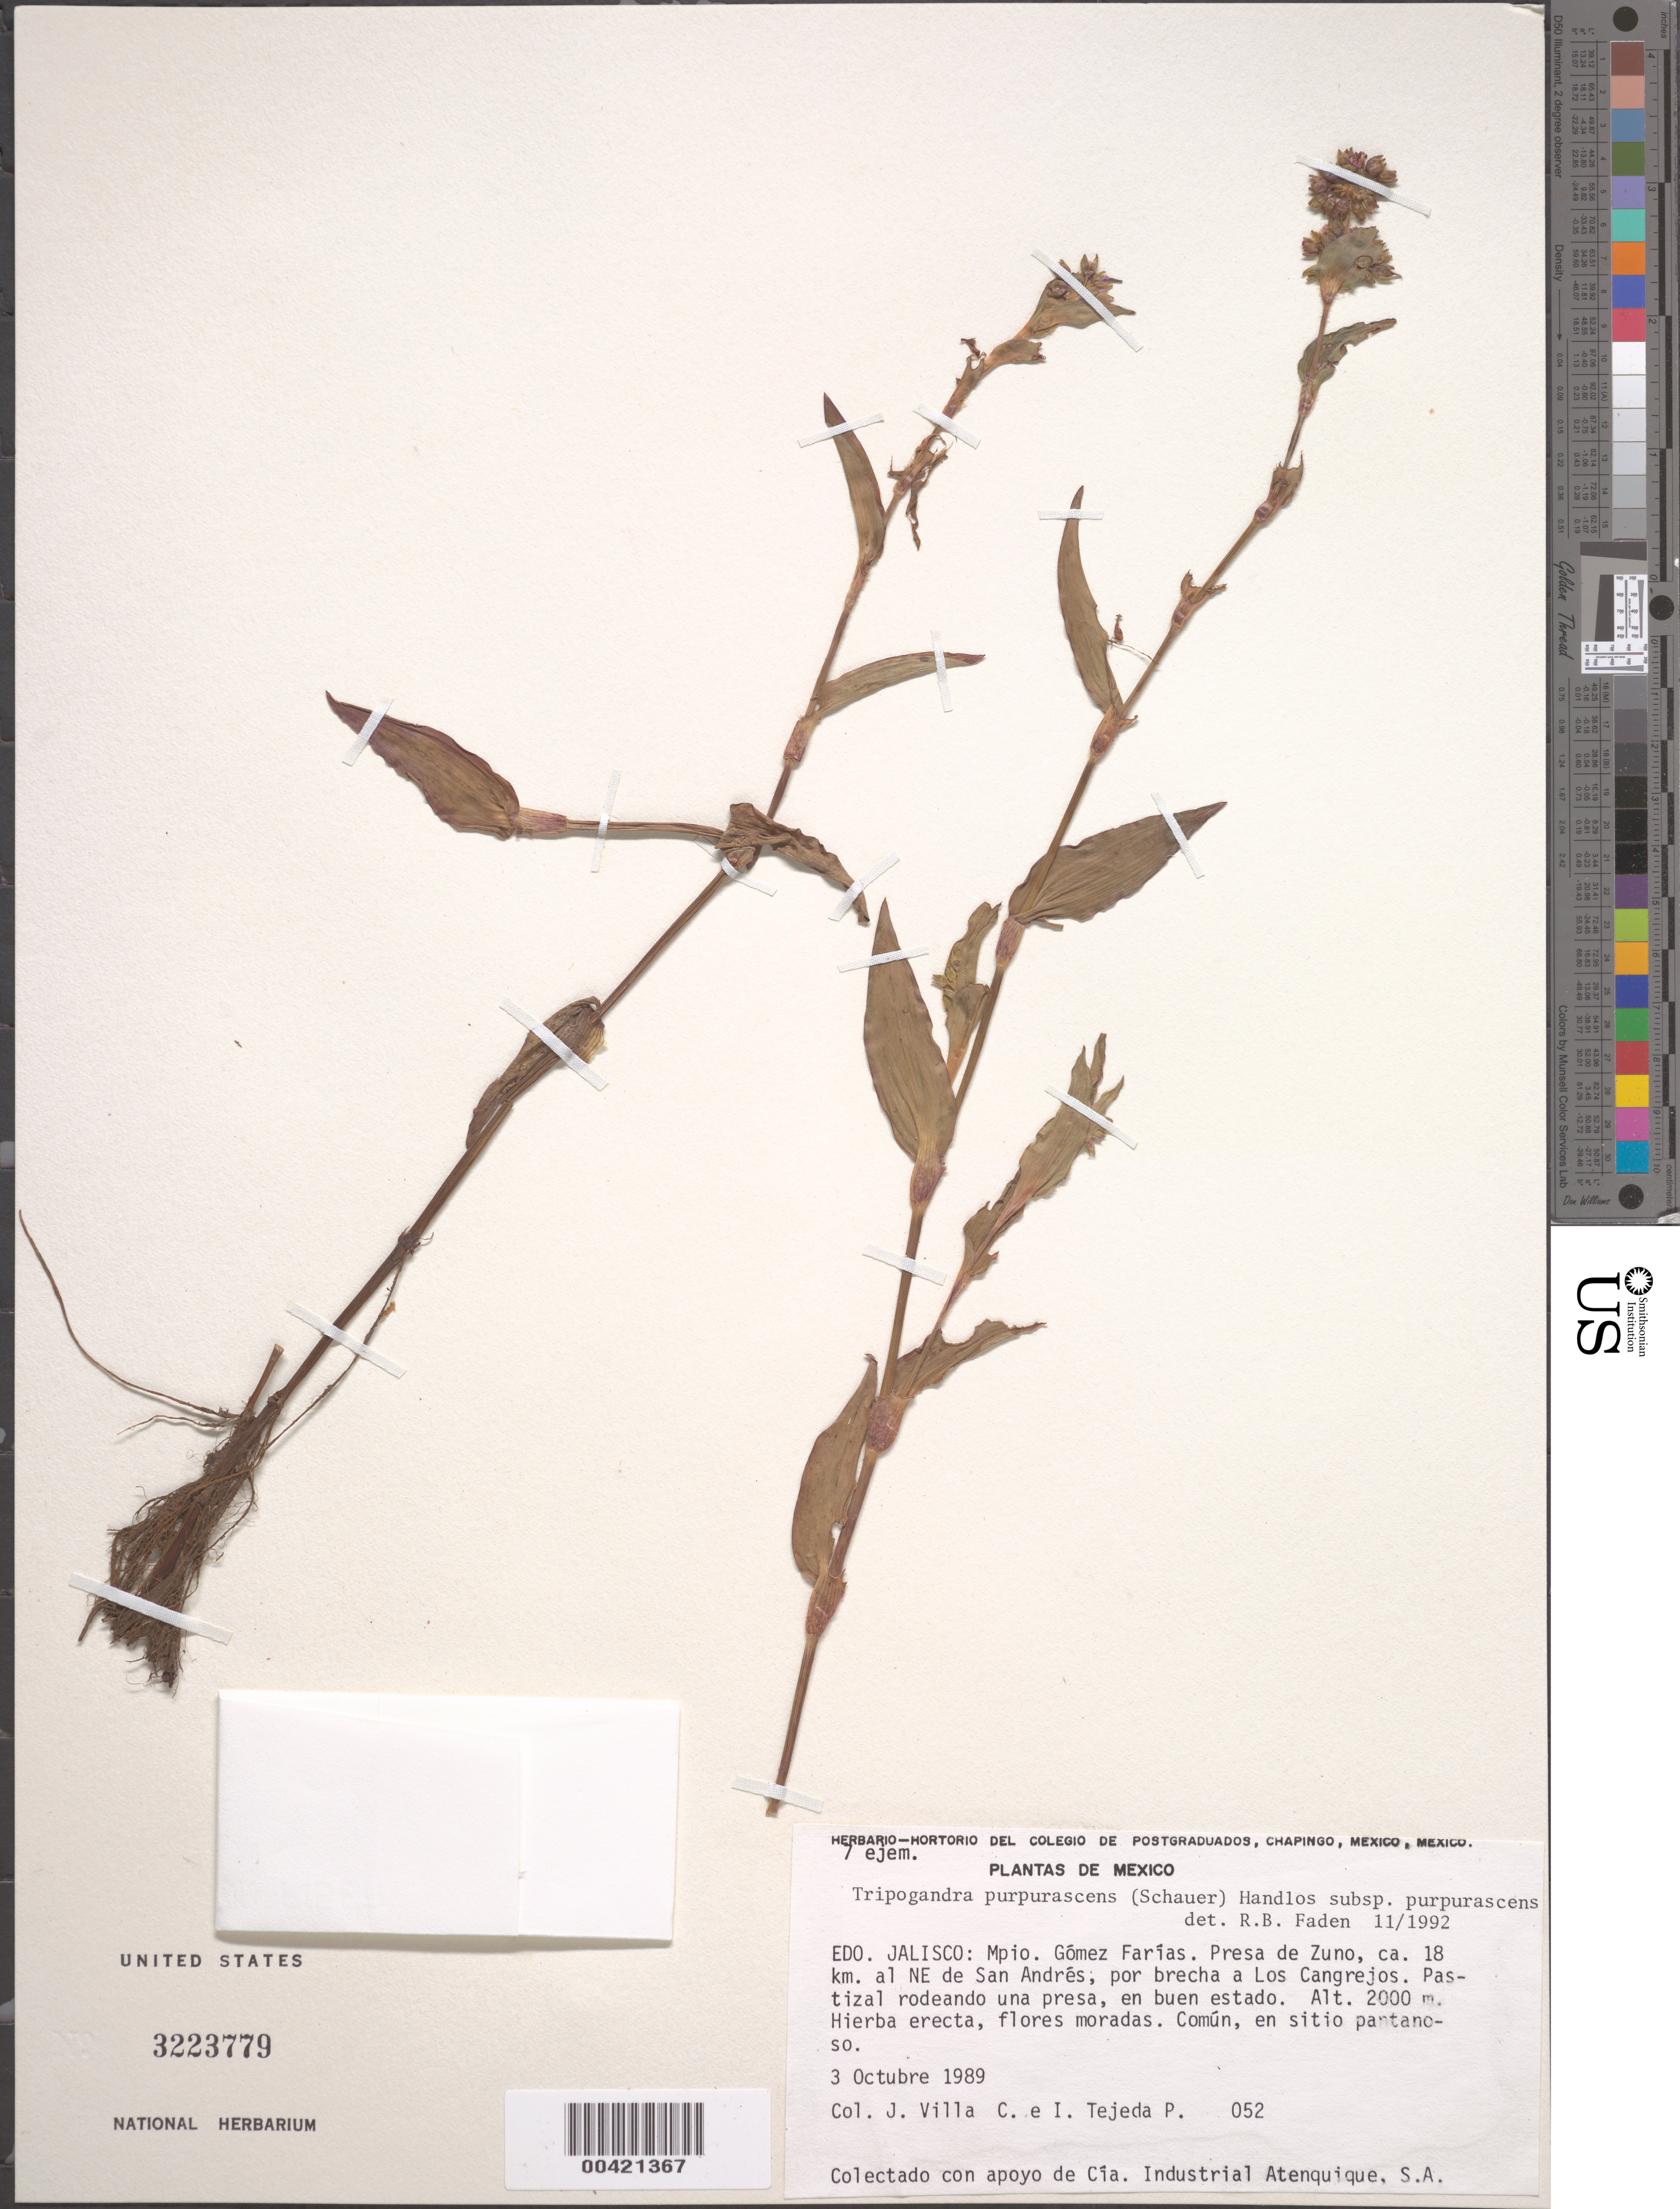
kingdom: Plantae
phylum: Tracheophyta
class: Liliopsida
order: Commelinales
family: Commelinaceae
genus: Tripogandra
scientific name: Tripogandra purpurascens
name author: (S. Schauer) Handlos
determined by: Faden, Robert B., (US), Smithsonian Institution - National Museum of Natural History (UNITED STATES)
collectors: J. Villa C. & I. Tejeda P.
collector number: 052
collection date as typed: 03 Oct 1989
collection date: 1989-10-03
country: Mexico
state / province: Jalisco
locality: Gomez Farias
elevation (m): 2000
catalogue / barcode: US 3223779